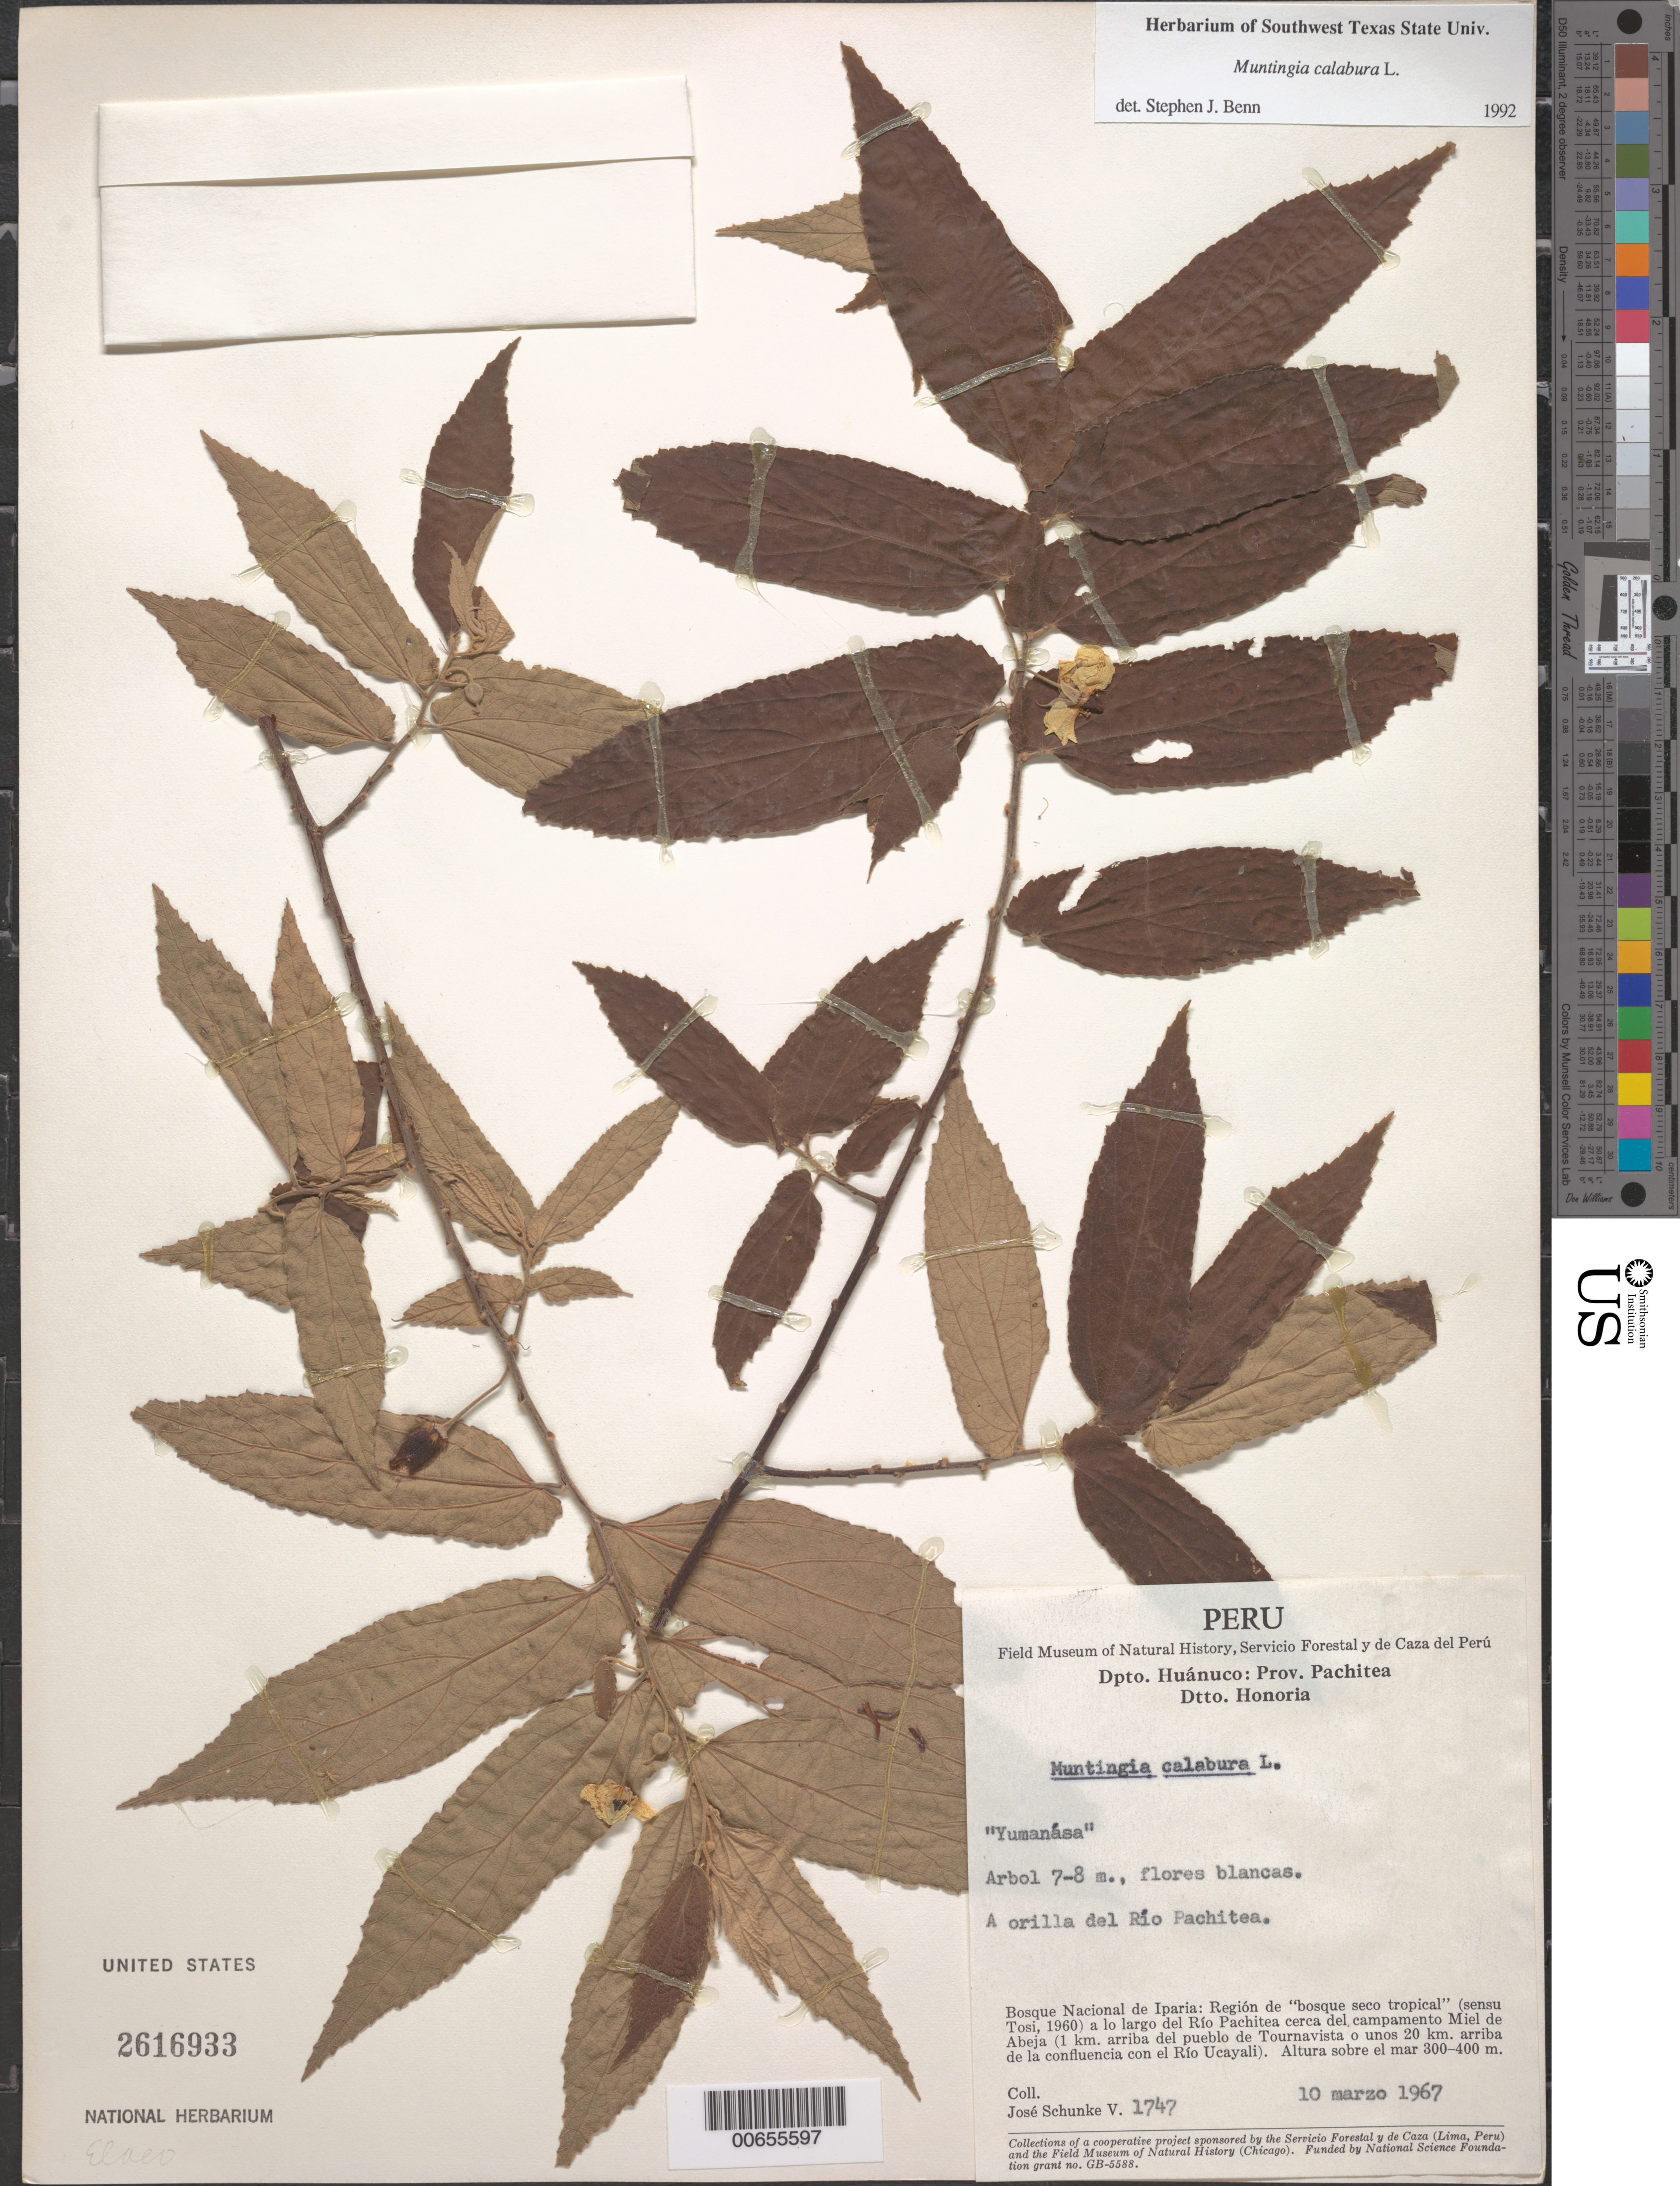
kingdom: Plantae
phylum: Tracheophyta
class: Magnoliopsida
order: Malvales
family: Muntingiaceae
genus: Muntingia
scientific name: Muntingia calabura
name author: L.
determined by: Benn, S. J.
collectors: J. Schunke Vigo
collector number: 1747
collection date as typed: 10 Mar 1967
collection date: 1967-03-10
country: Peru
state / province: Huánuco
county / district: Pachitea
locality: Dtto. Honoria, Bosque Nacional de Iparia, a lo largo del Río Pachitea cerca del Campamento Miel de Abeja (1 km arriba del pueblo de Tournavista o unos 20 km arriba de la confluencia con el Río Ucayali).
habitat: A orilla del Río Pachitea. Bosque seco tropical.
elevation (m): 300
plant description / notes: Common name: Yumanása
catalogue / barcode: US 2616933